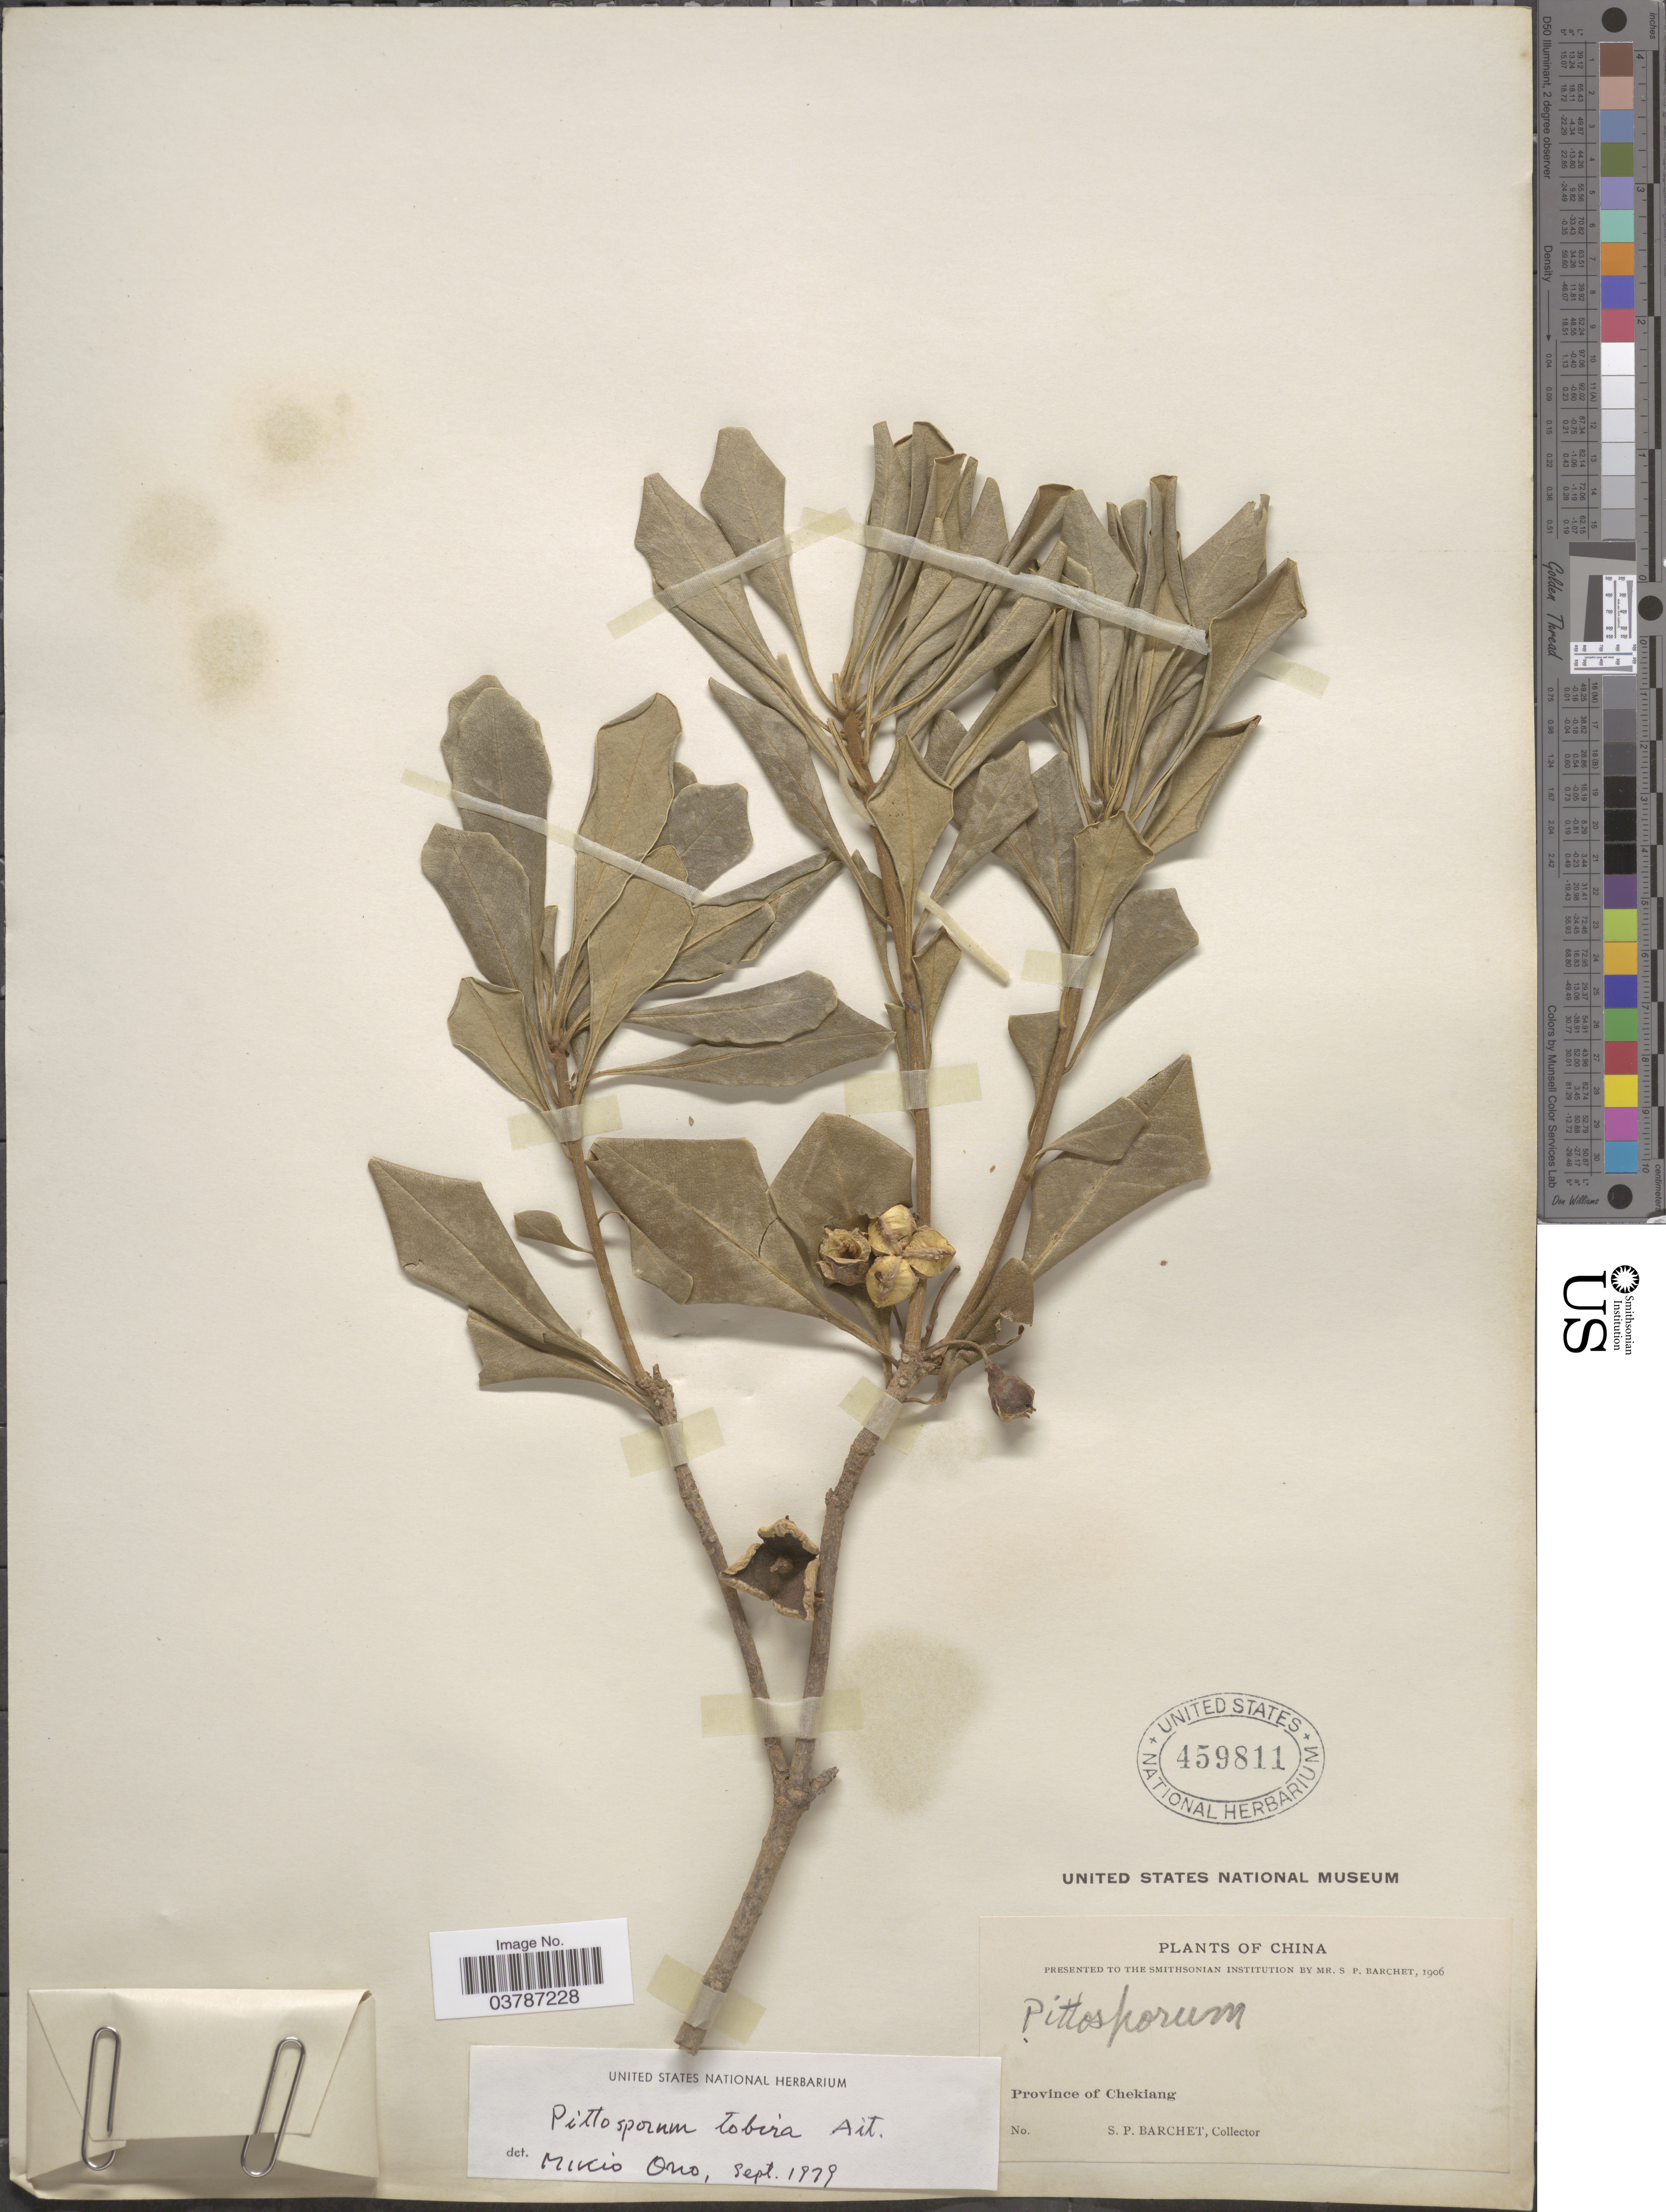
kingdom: Plantae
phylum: Tracheophyta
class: Magnoliopsida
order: Apiales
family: Pittosporaceae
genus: Pittosporum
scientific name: Pittosporum tobira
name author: (Thunb.) W.T. Aiton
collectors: S. P. Barchet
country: China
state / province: Zhejiang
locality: Province of Chekiang.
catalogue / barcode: US 459811